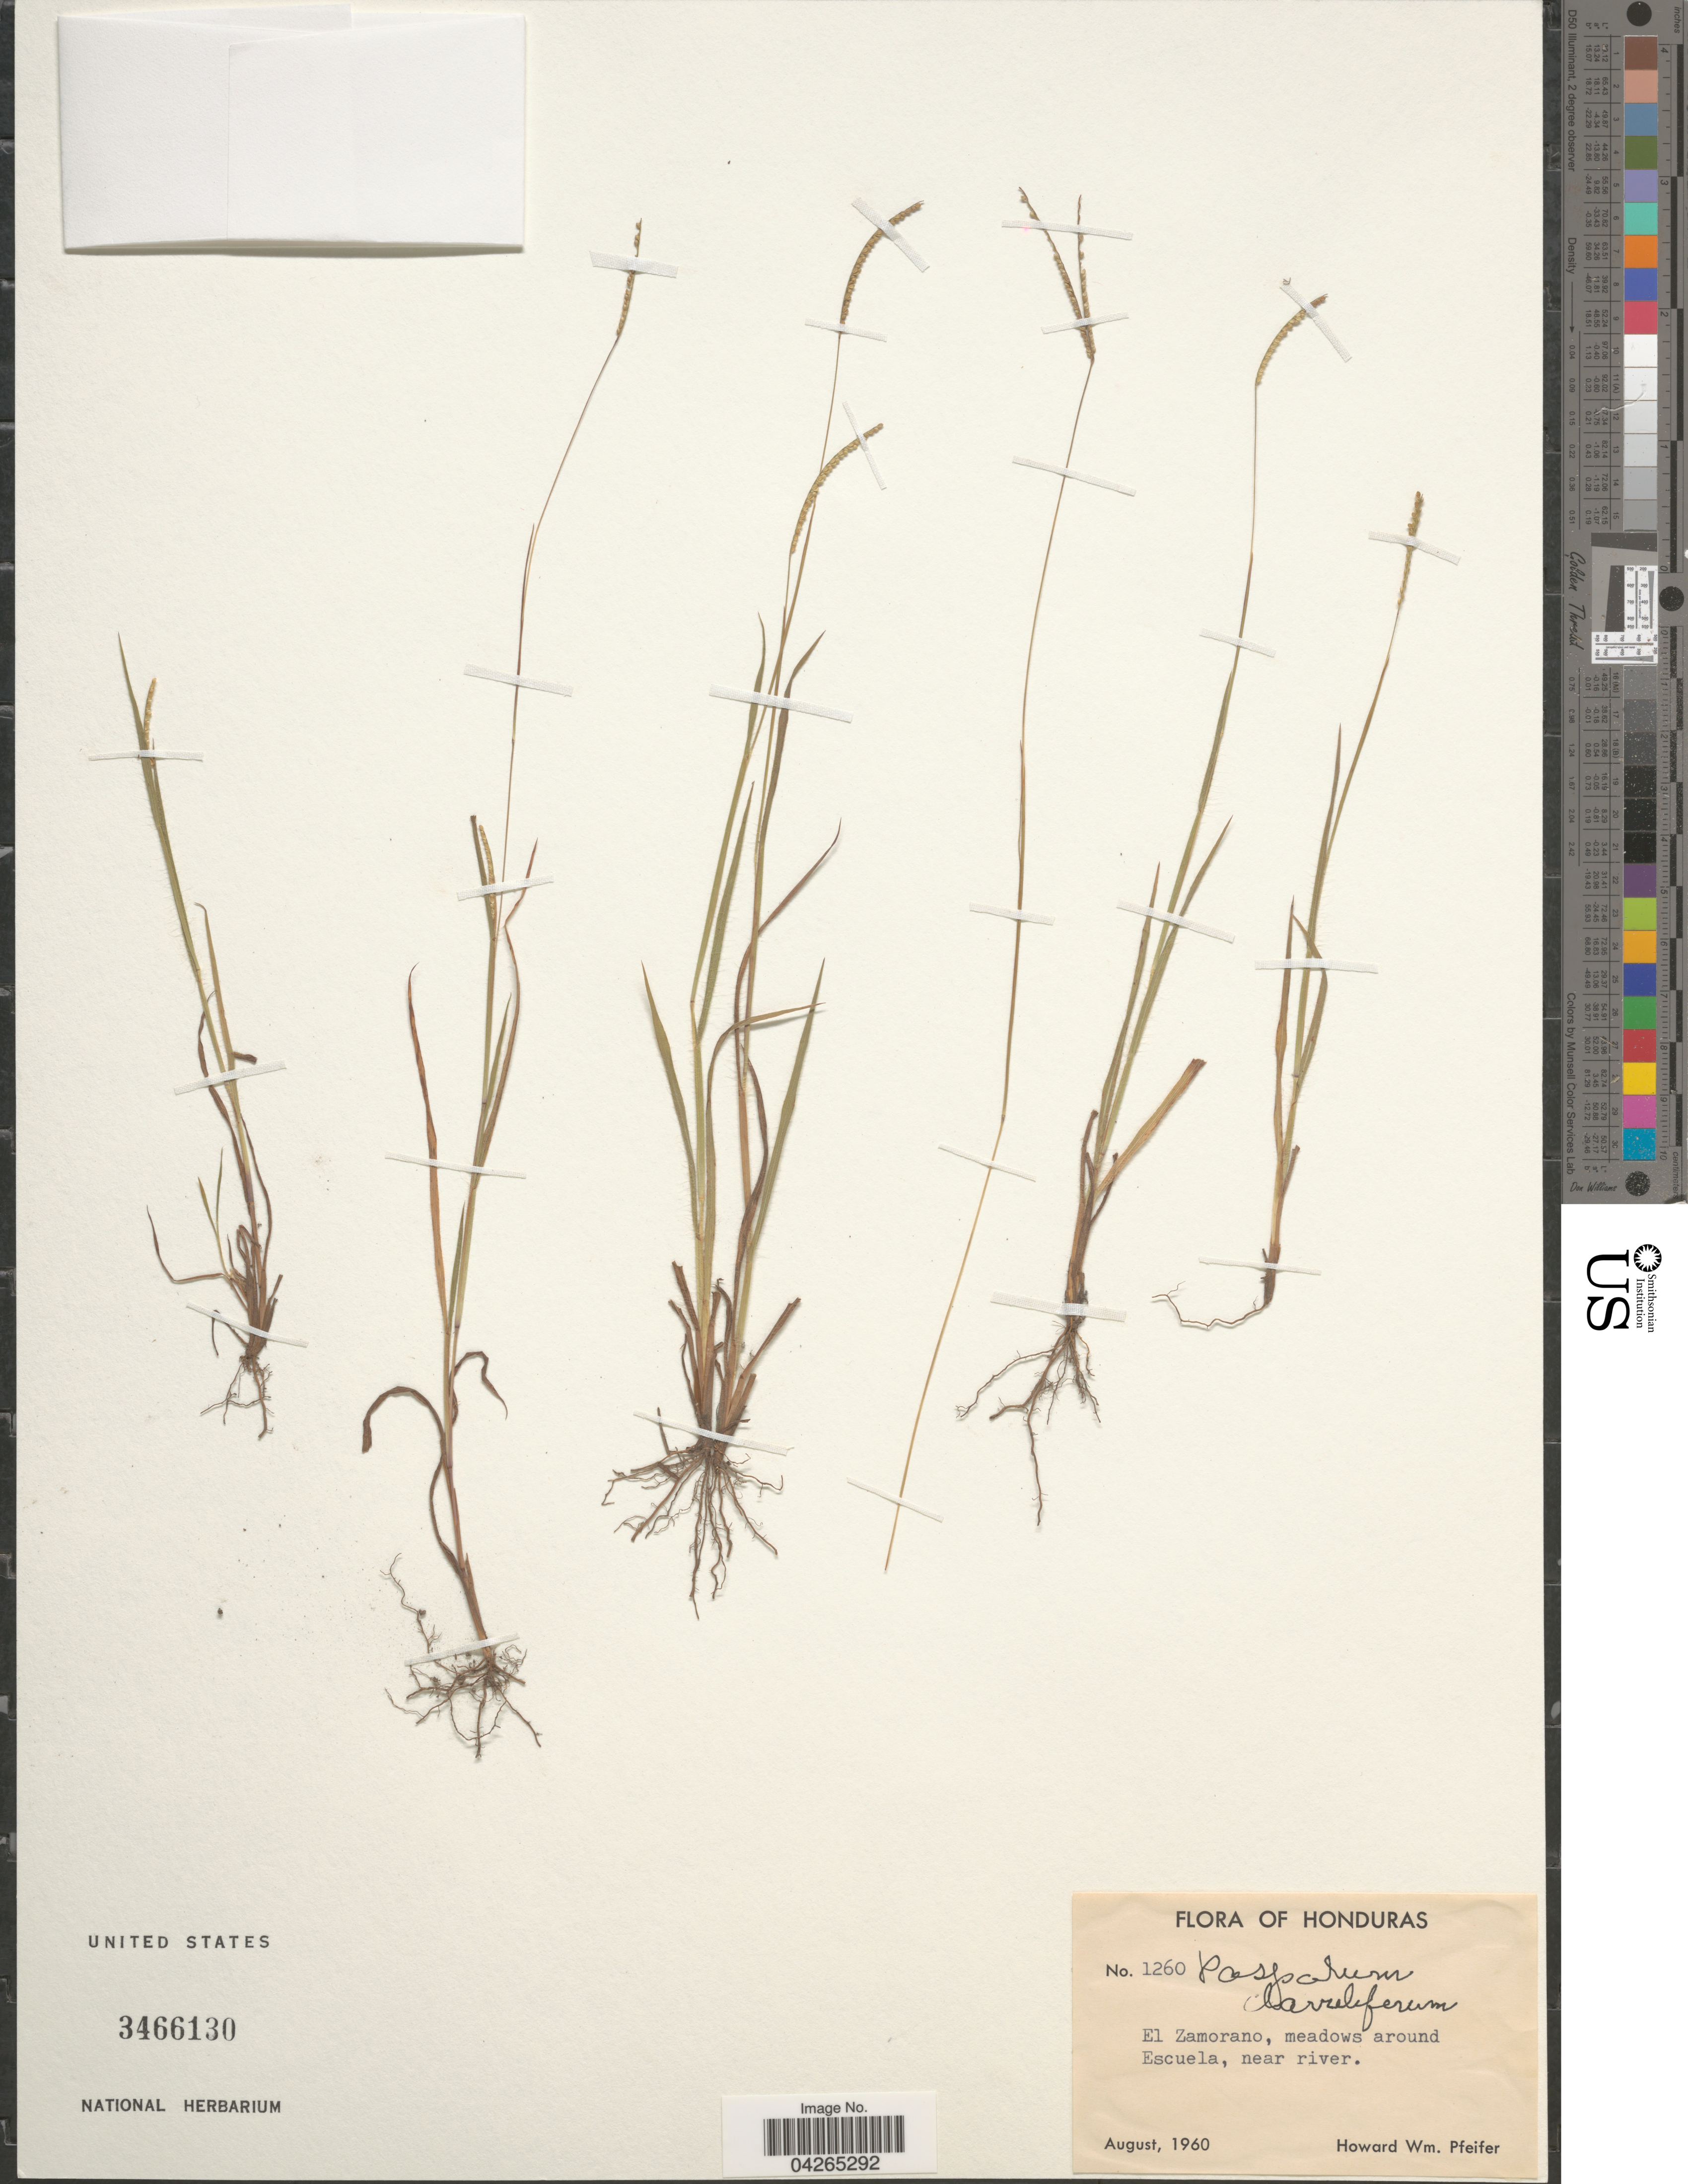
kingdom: Plantae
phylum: Tracheophyta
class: Liliopsida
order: Poales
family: Poaceae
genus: Paspalum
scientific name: Paspalum claviliferum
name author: C. Wright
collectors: H. W. Pfeifer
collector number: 1260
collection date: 1960-08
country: Honduras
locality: El Zamorano, meadows around Escuela, near river.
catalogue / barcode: US 3466130